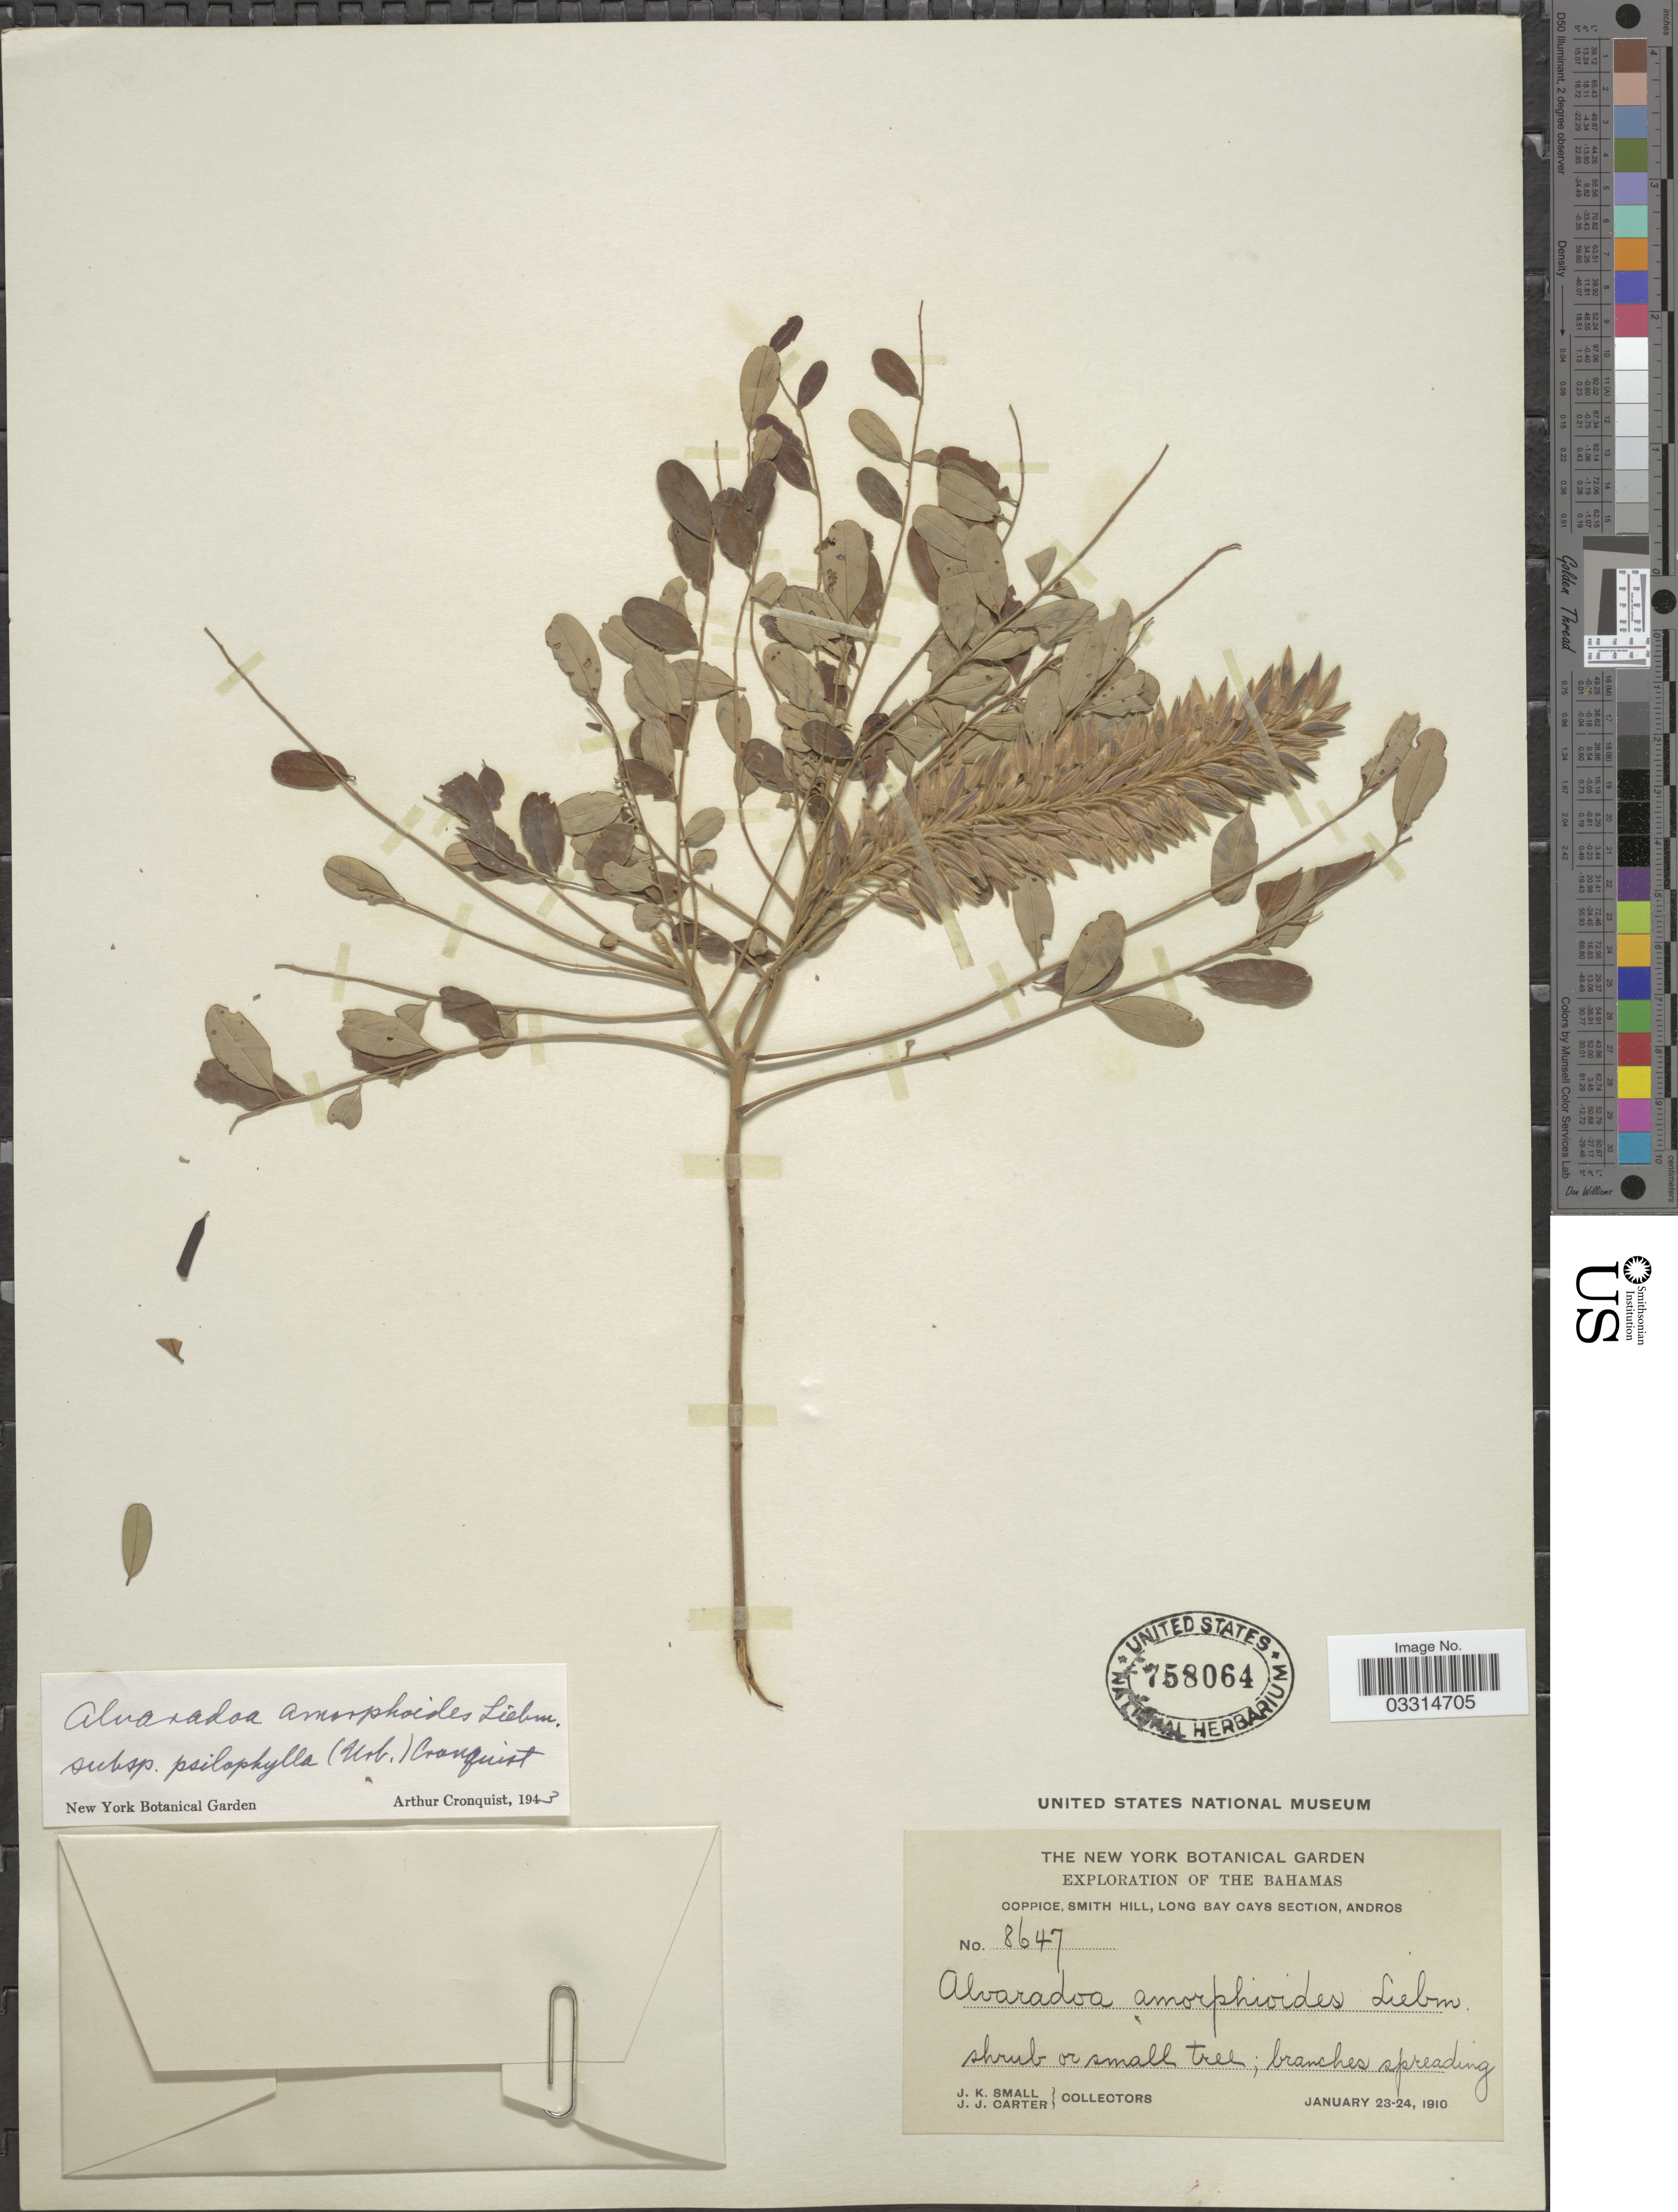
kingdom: Plantae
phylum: Tracheophyta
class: Magnoliopsida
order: Picramniales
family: Picramniaceae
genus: Alvaradoa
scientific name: Alvaradoa amorphoides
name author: Liebm.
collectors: J. K. Small & J. Carter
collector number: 8647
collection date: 1910-01-23/1910-01-24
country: Bahamas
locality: Coppice, Smith Hill, Long Bay Cays Section, Andros.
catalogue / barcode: US 758064